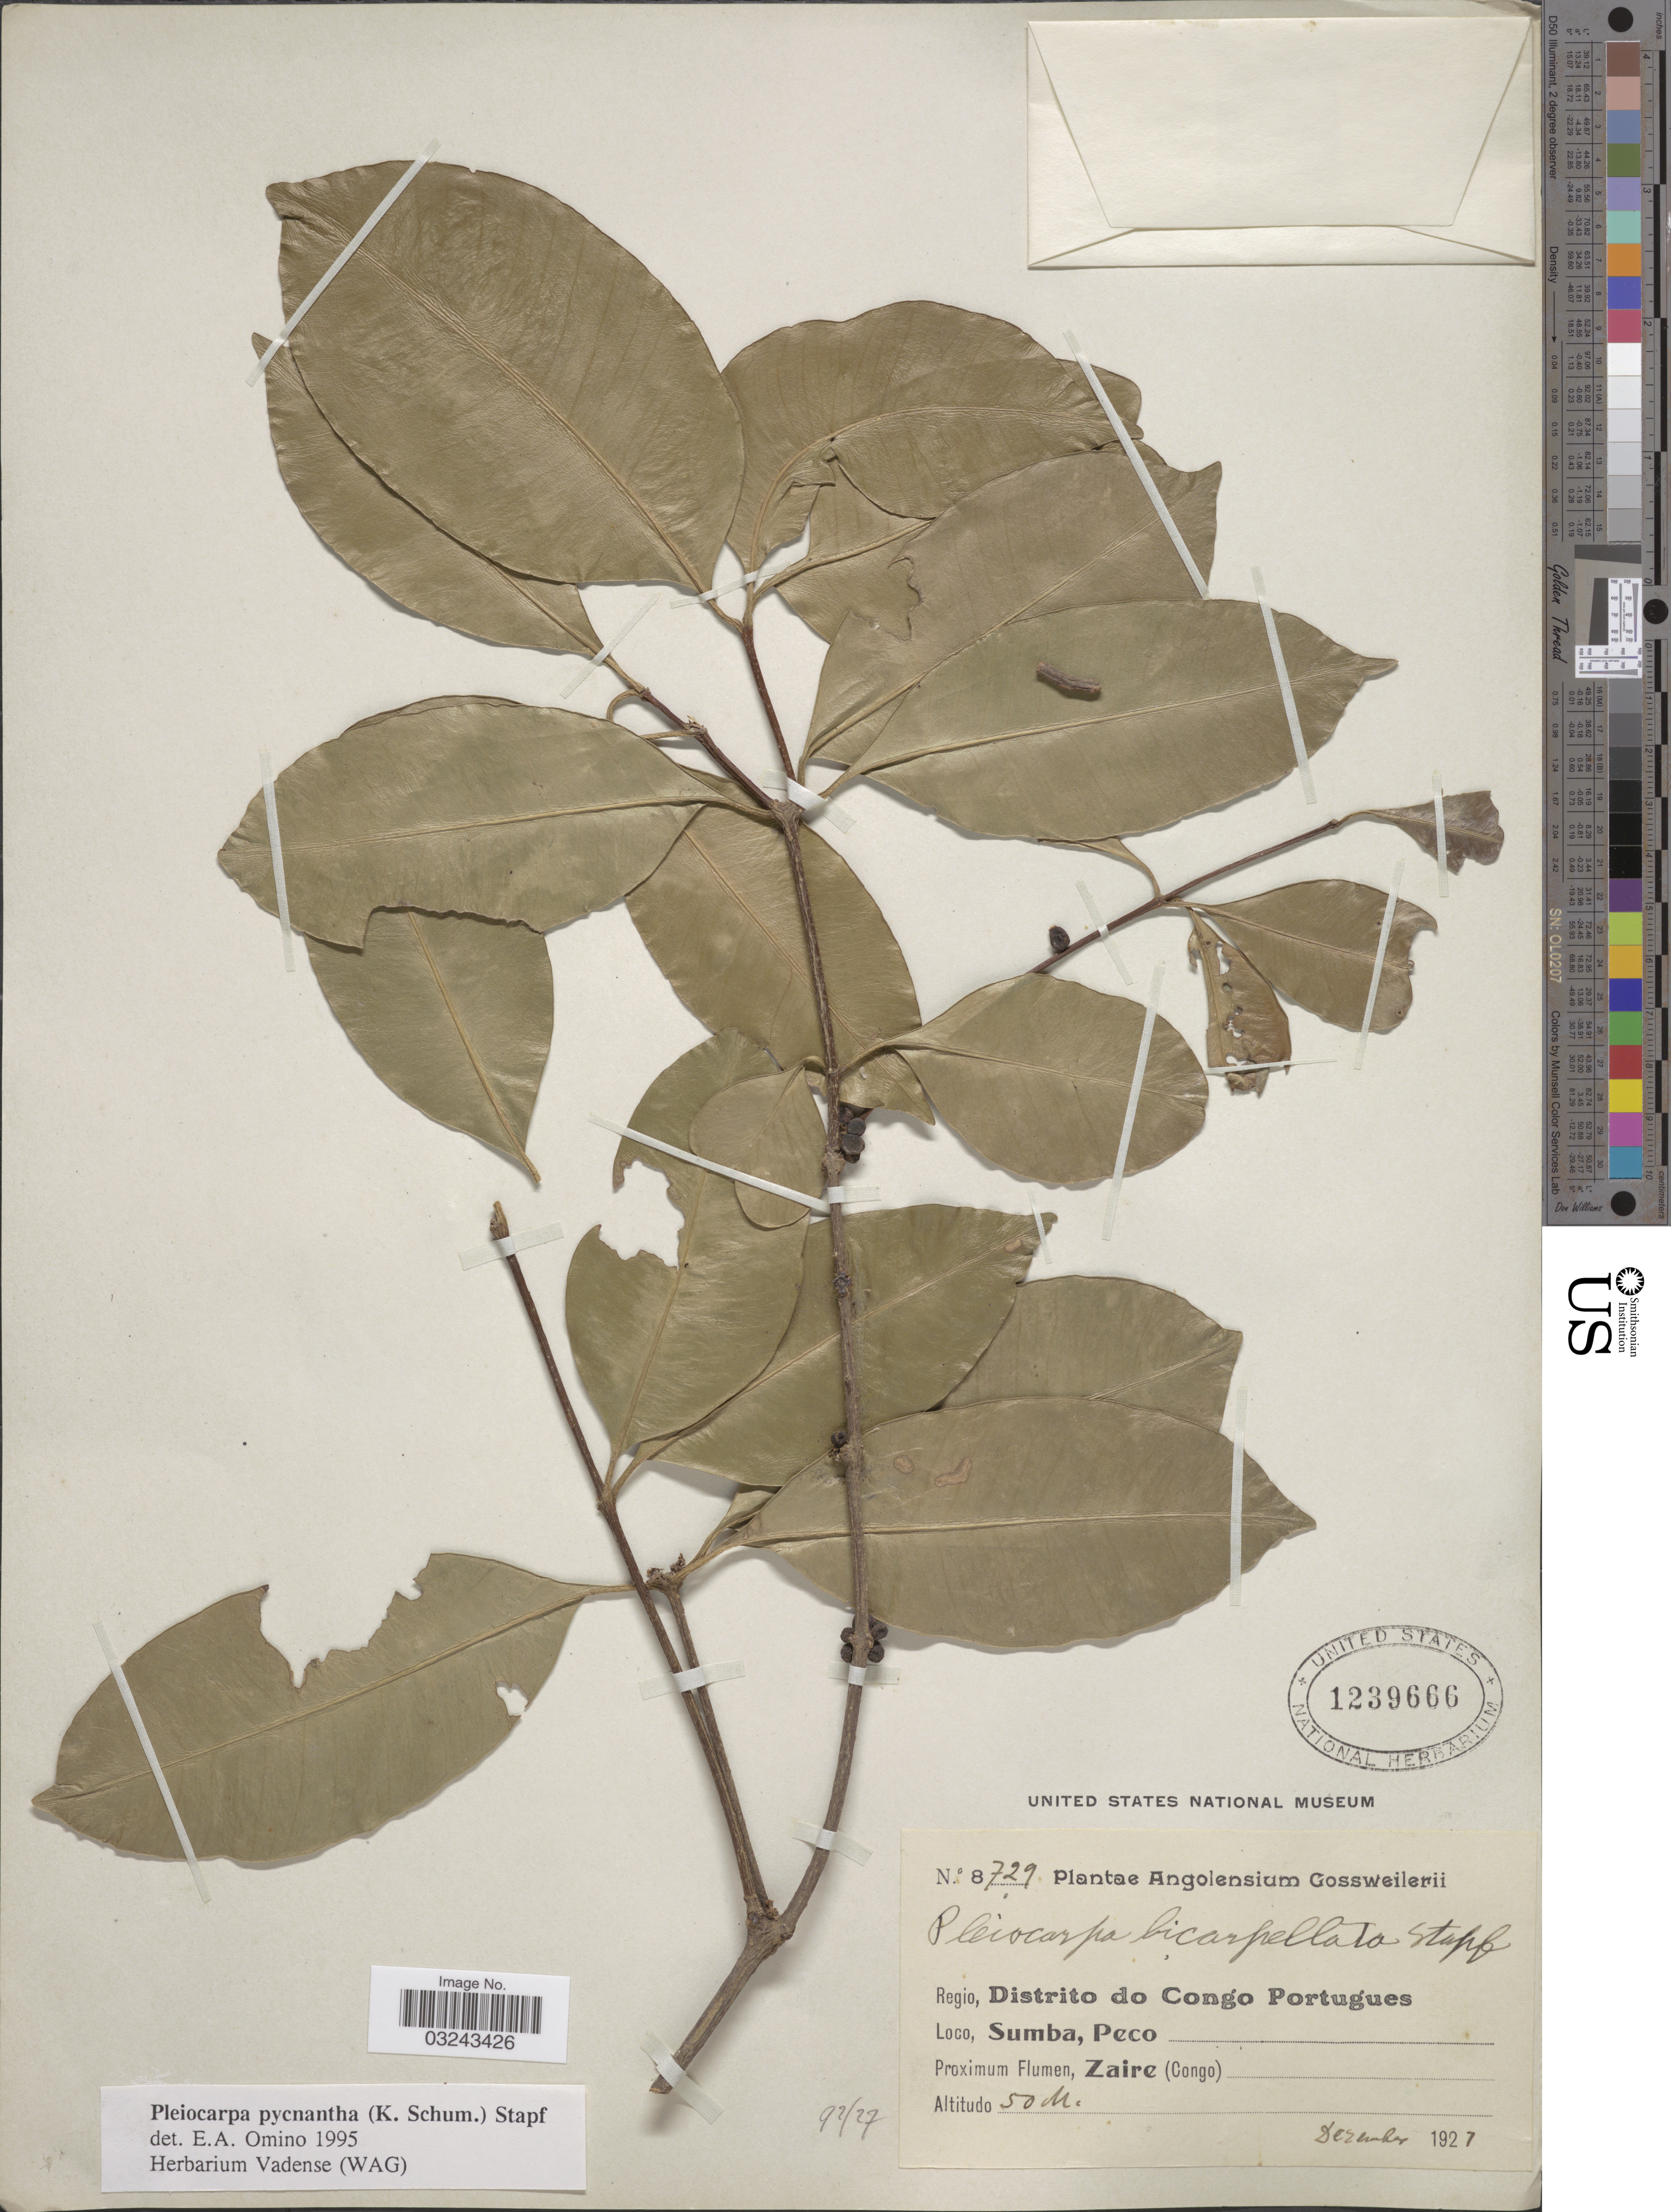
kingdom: Plantae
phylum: Tracheophyta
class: Magnoliopsida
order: Gentianales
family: Apocynaceae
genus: Pleiocarpa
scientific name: Pleiocarpa pycnantha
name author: (K. Schum.) Stapf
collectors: -. Gossweiler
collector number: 8729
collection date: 1927-12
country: Angola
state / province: Zaire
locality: Regio, Distrito do Congo Portugues, Sumba, Peco.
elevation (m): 50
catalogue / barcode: US 1239666